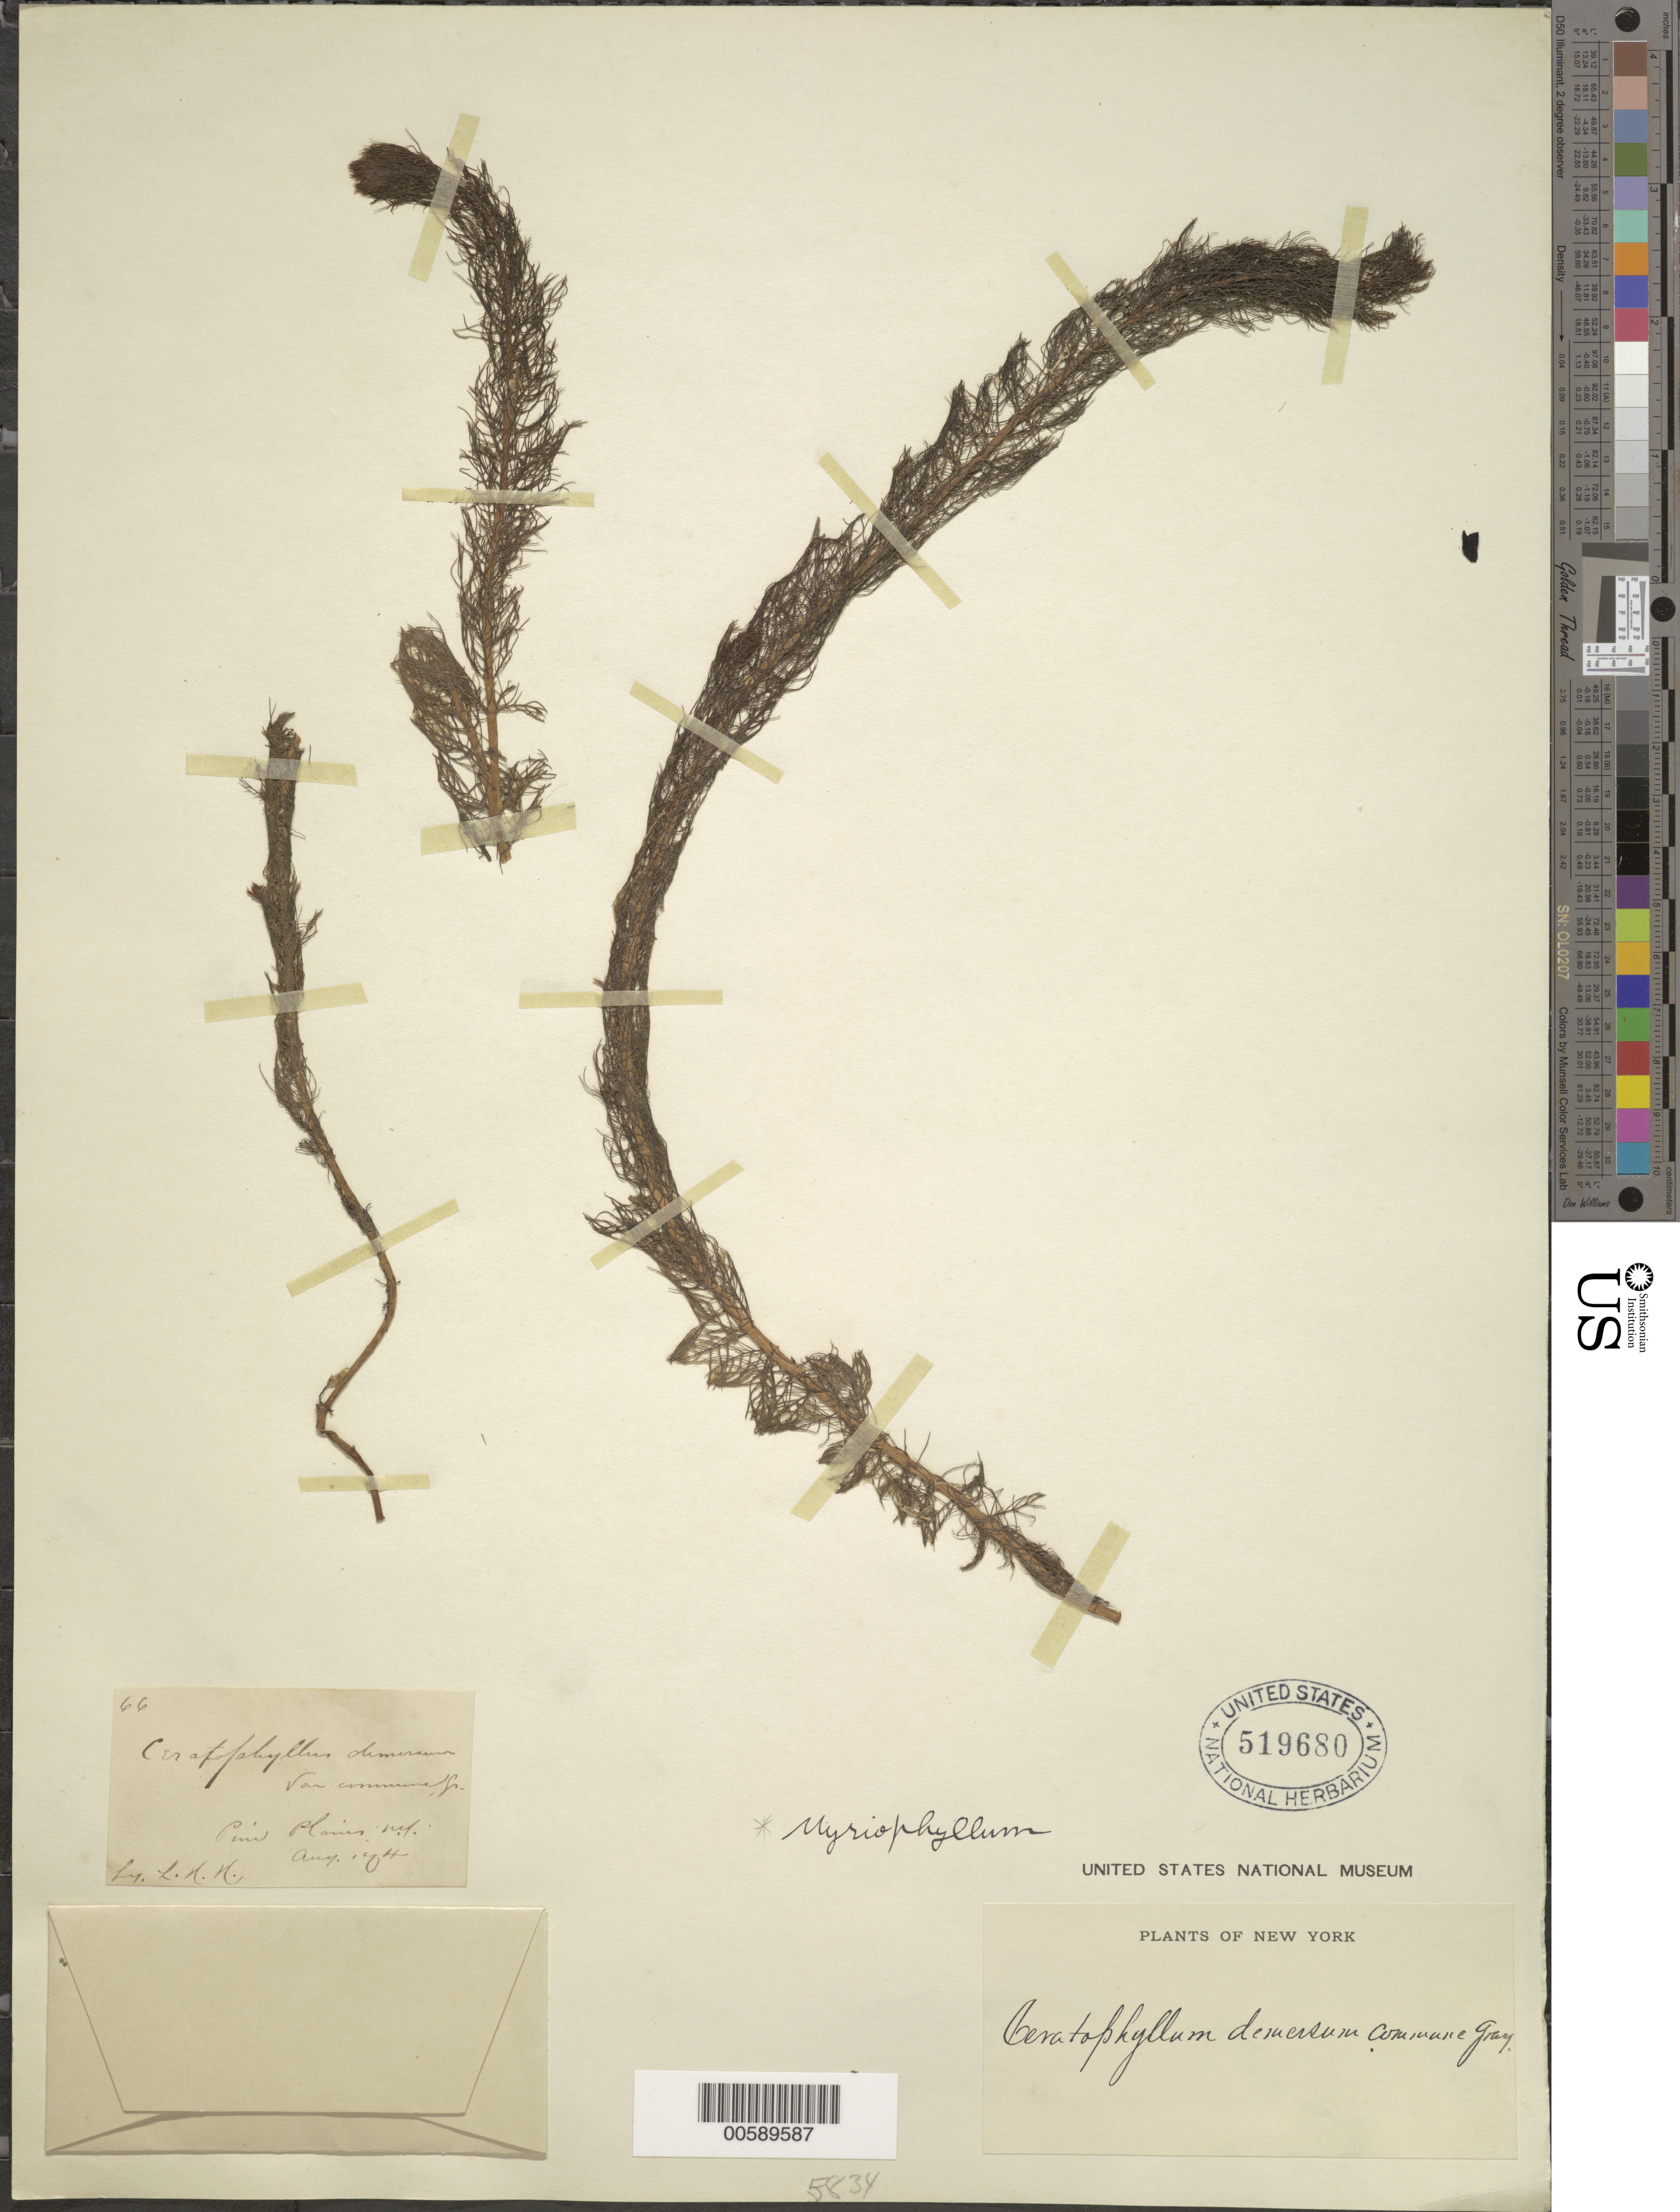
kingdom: Plantae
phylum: Tracheophyta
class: Magnoliopsida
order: Saxifragales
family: Haloragaceae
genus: Myriophyllum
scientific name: Myriophyllum sp.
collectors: Roland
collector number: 66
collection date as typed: Aug 1884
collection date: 1884-08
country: United States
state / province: New York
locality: Pine Plains Mt.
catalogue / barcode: US 519680